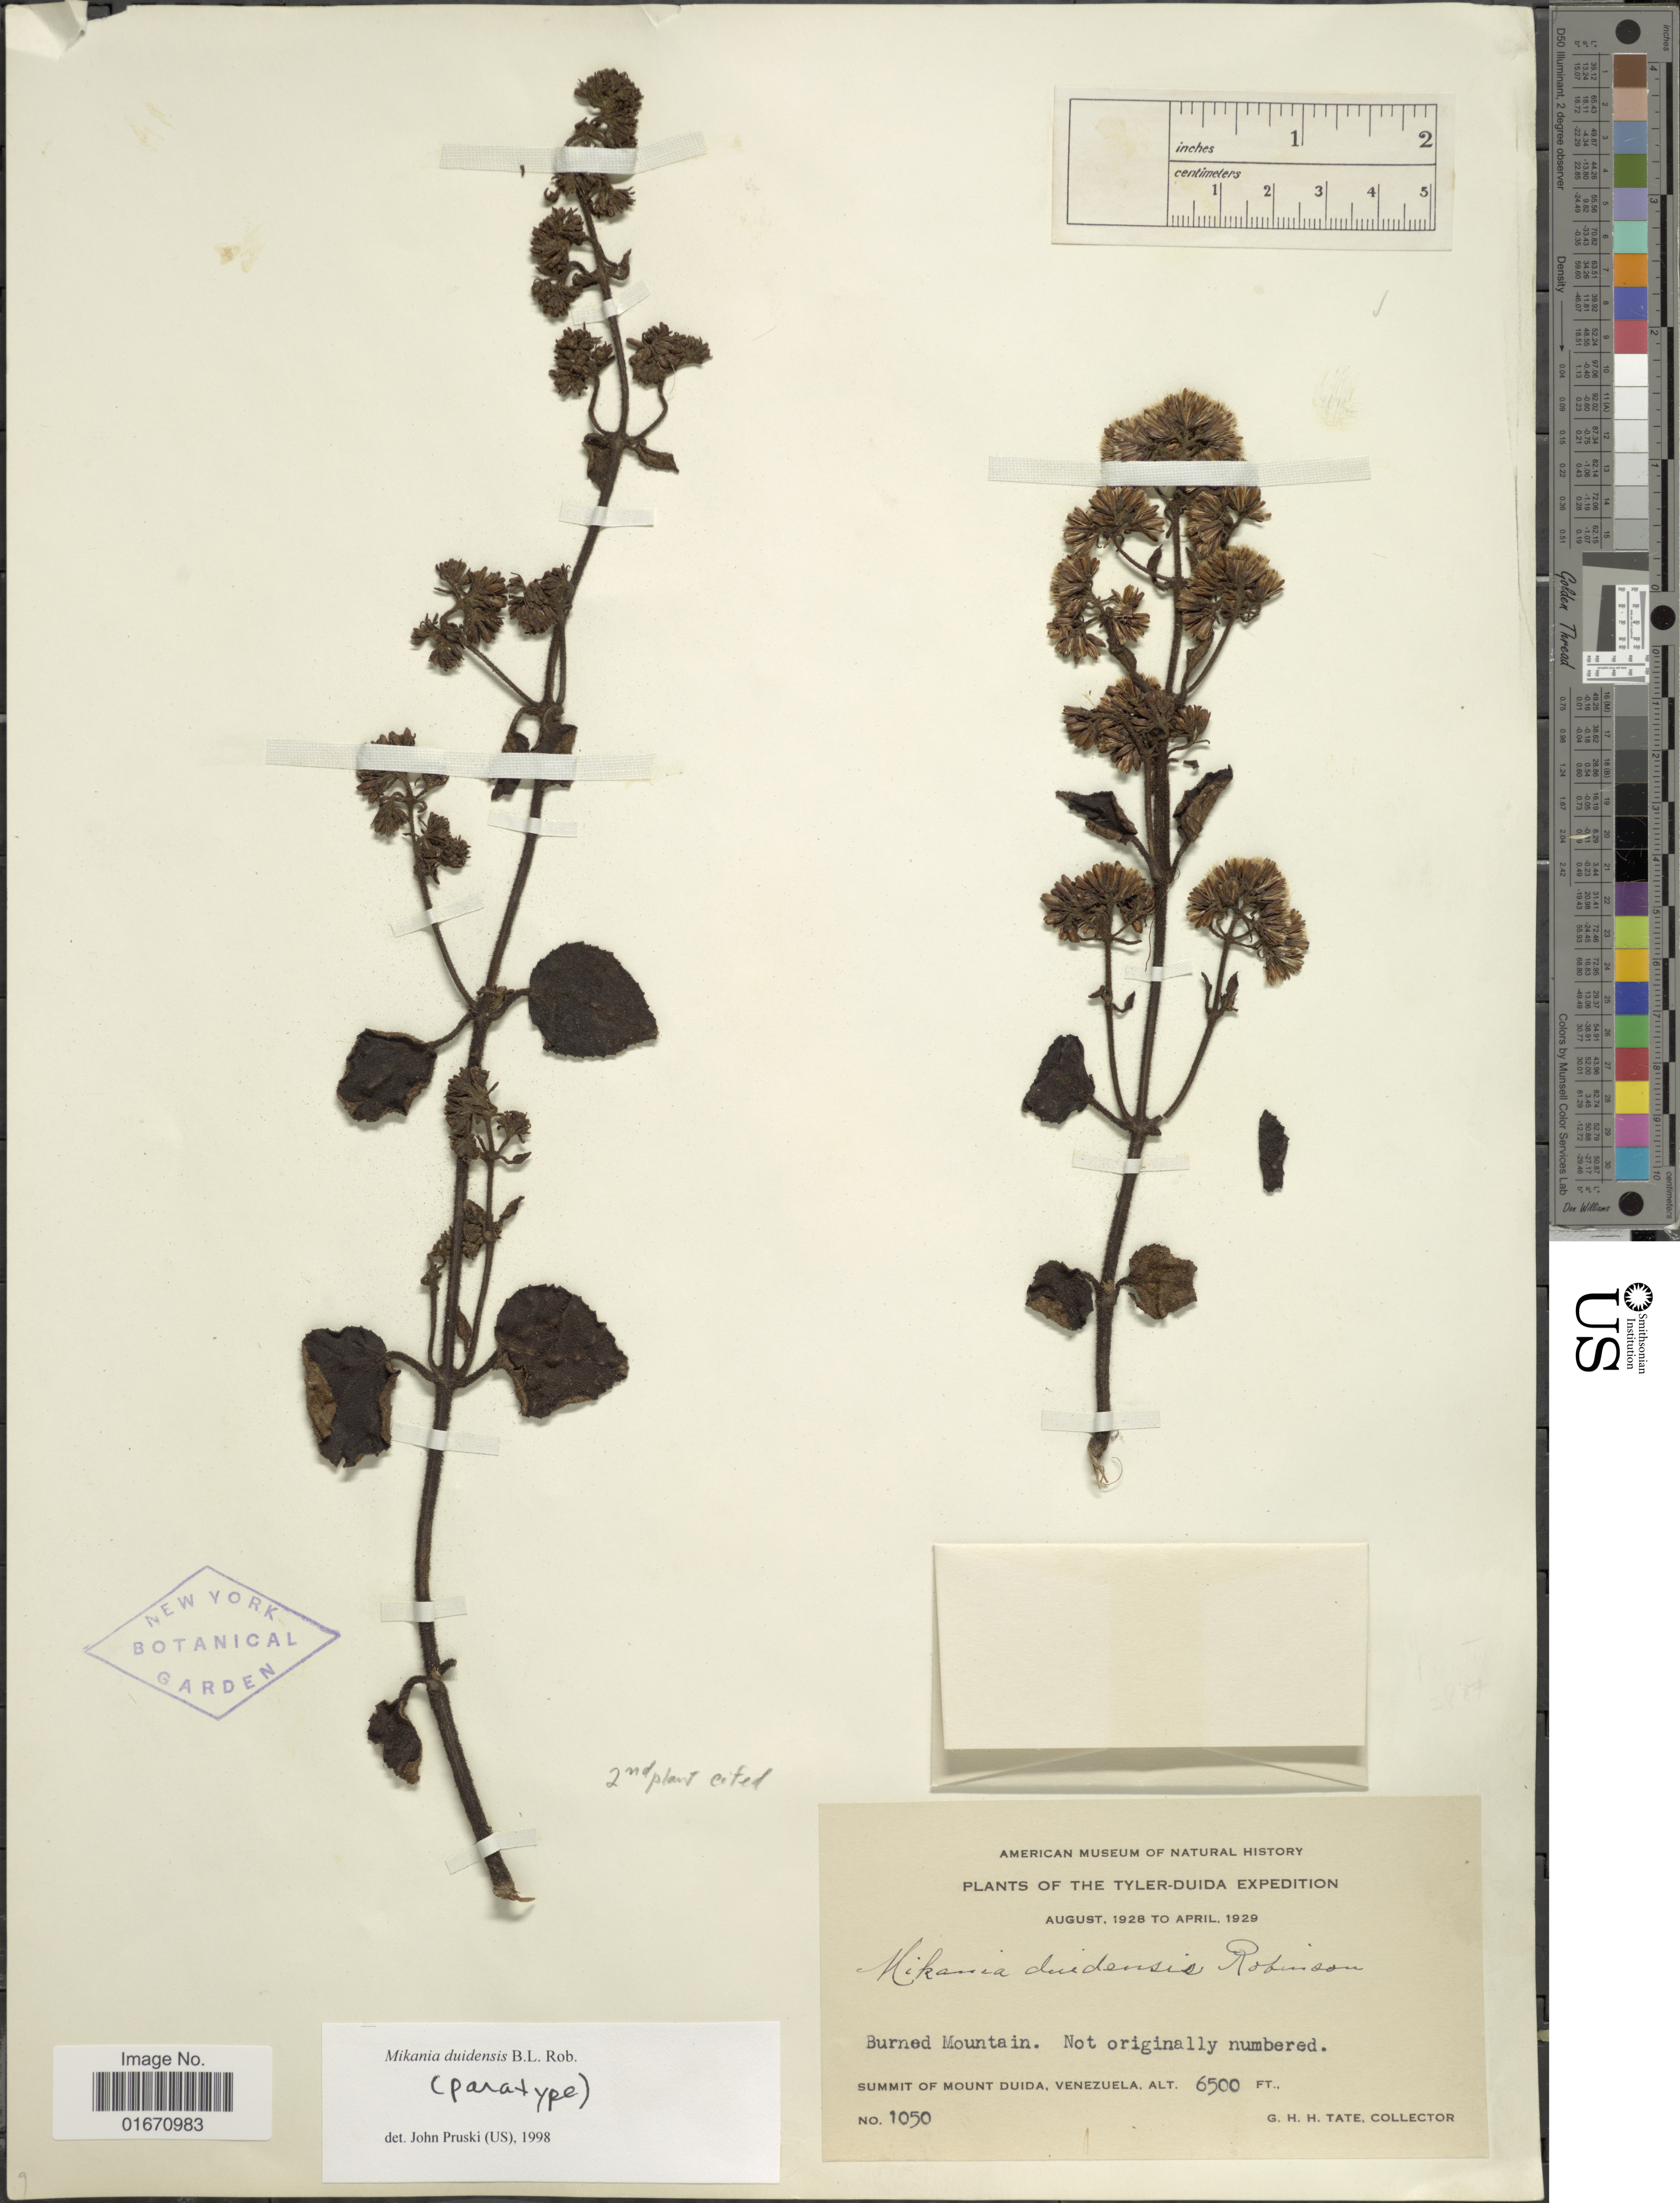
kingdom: Plantae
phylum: Tracheophyta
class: Magnoliopsida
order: Asterales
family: Asteraceae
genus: Mikania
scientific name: Mikania duidensis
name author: B.L. Rob.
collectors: G. H. H.Tate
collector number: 1050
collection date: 1928-08/1929-04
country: Venezuela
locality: Burned Mountain, summit of Mount Duida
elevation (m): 1981